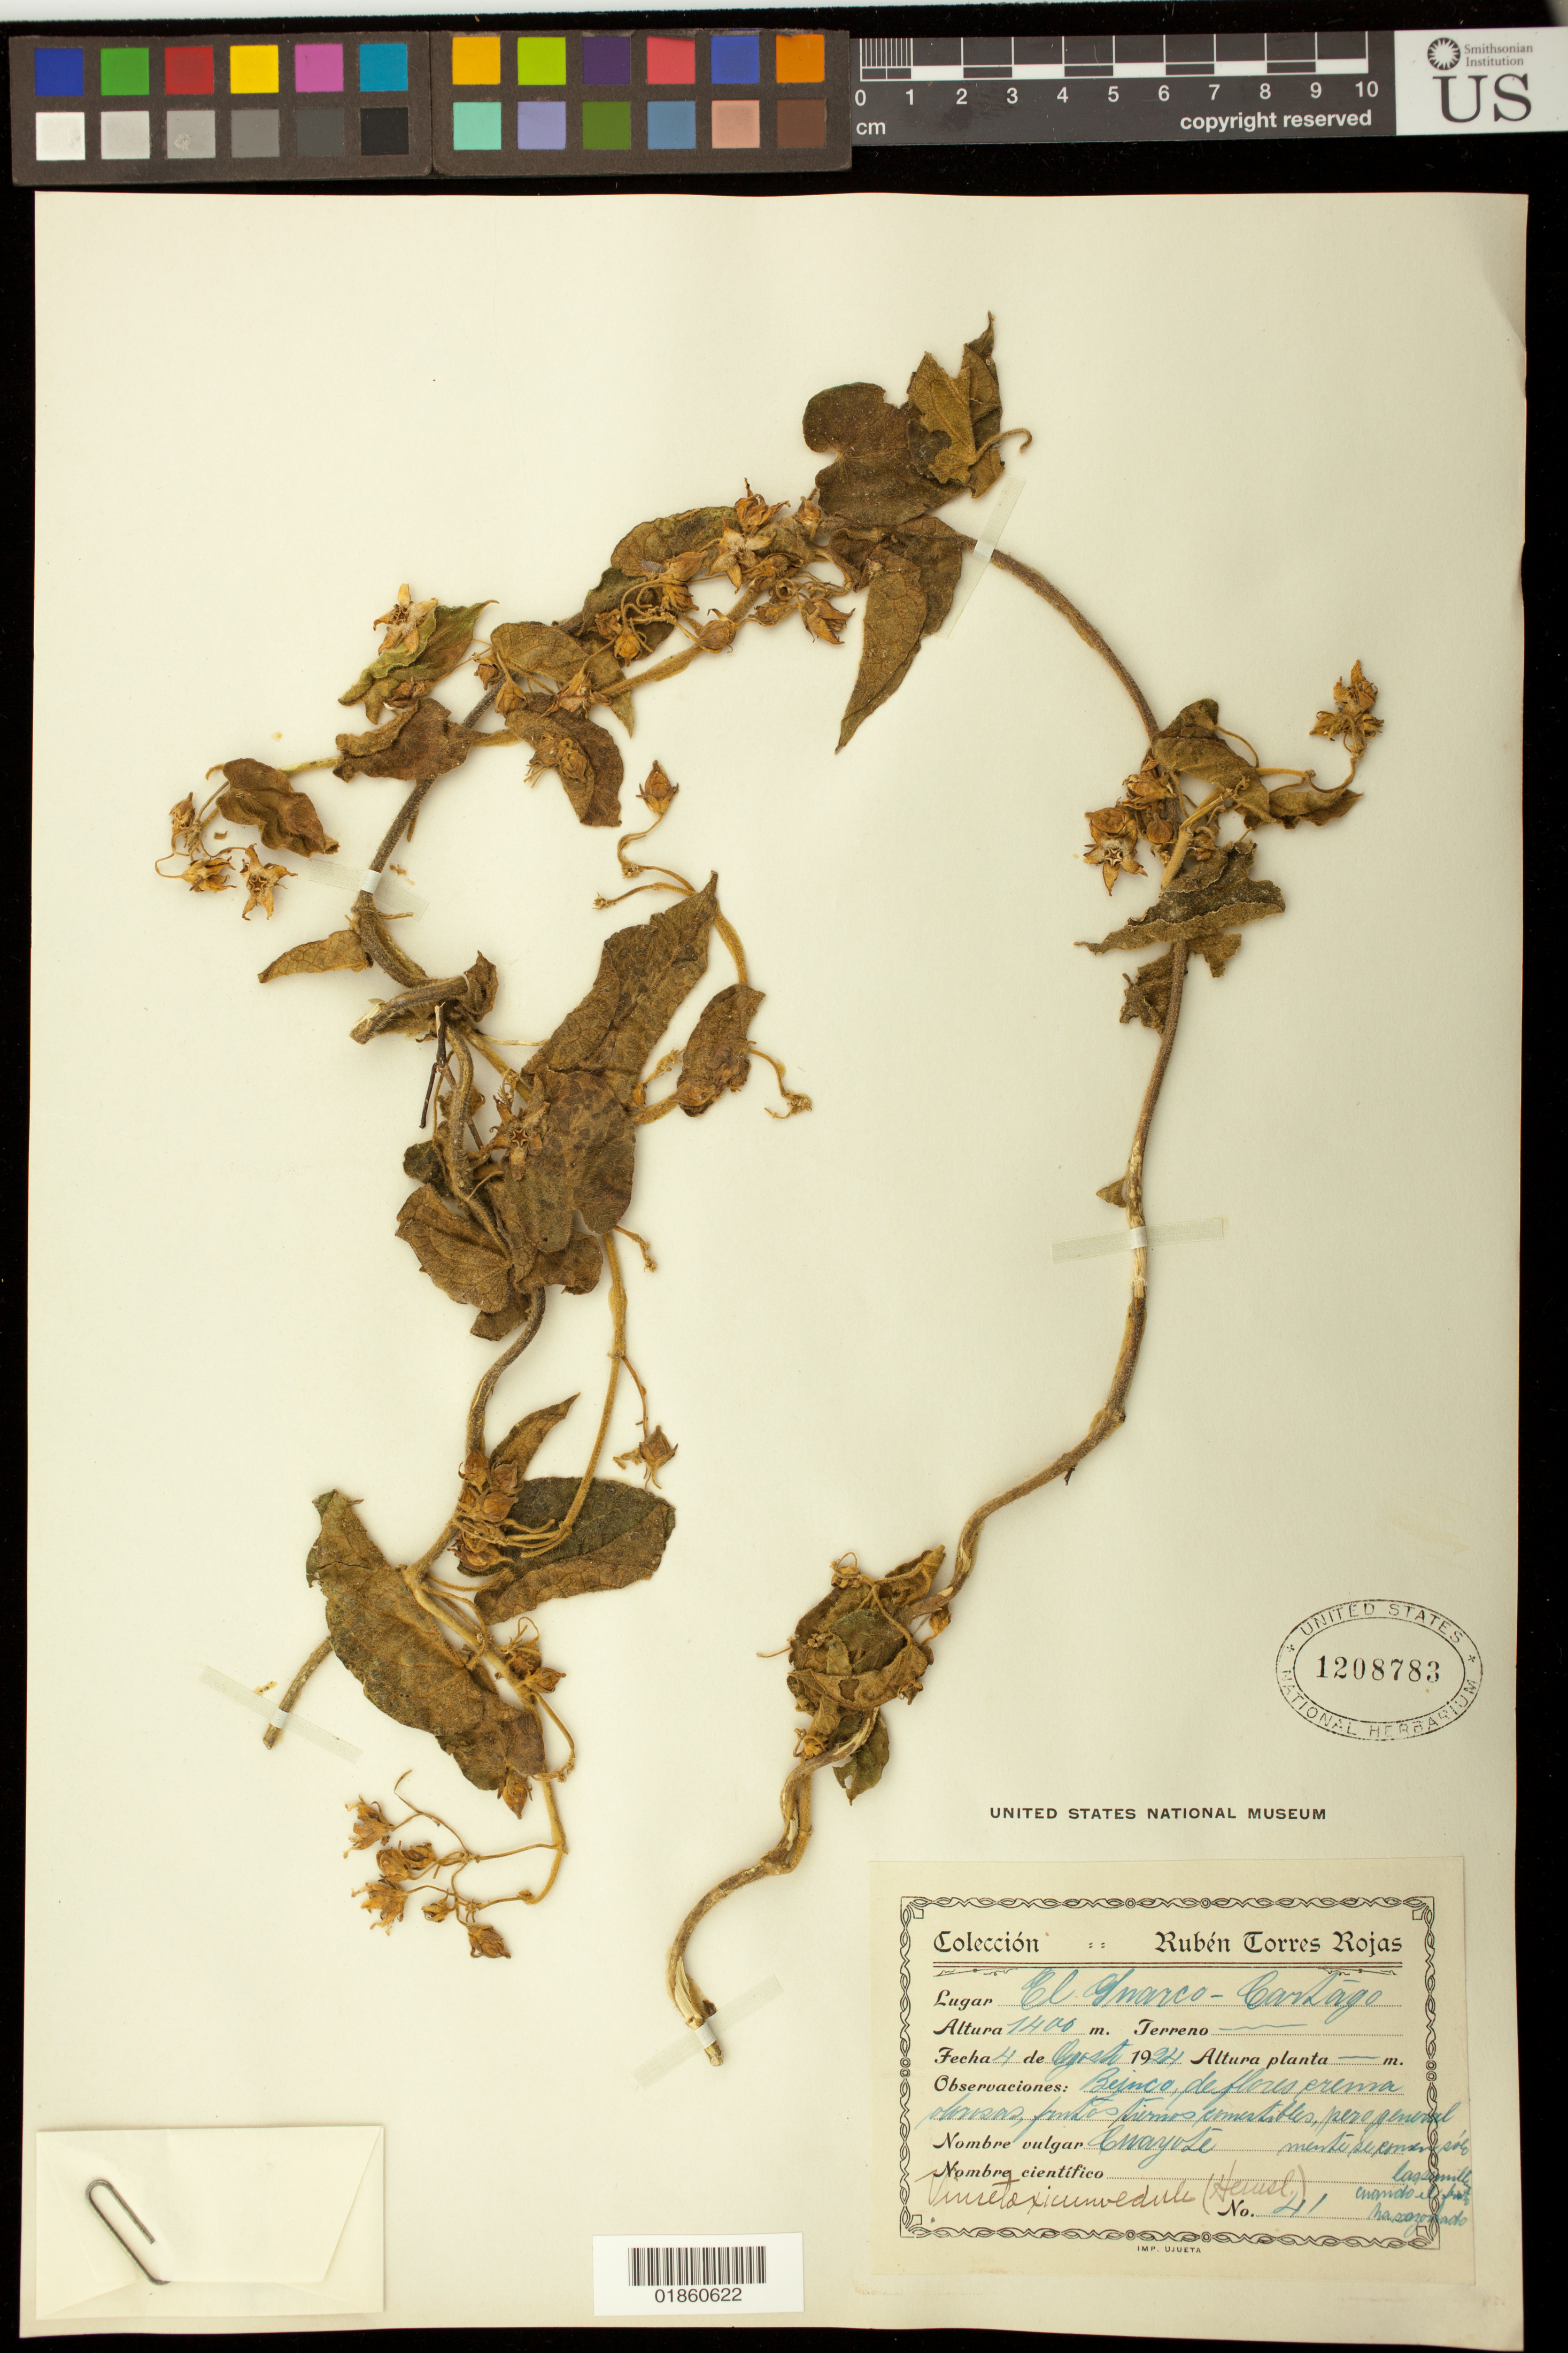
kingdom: Plantae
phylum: Tracheophyta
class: Magnoliopsida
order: Gentianales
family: Apocynaceae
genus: Gonolobus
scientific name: Gonolobus edulis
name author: Hemsl.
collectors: R. Torres Rojas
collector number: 41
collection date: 1924-08-04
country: Costa Rica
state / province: Cartago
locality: El Guarco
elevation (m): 1400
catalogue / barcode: US 1208783